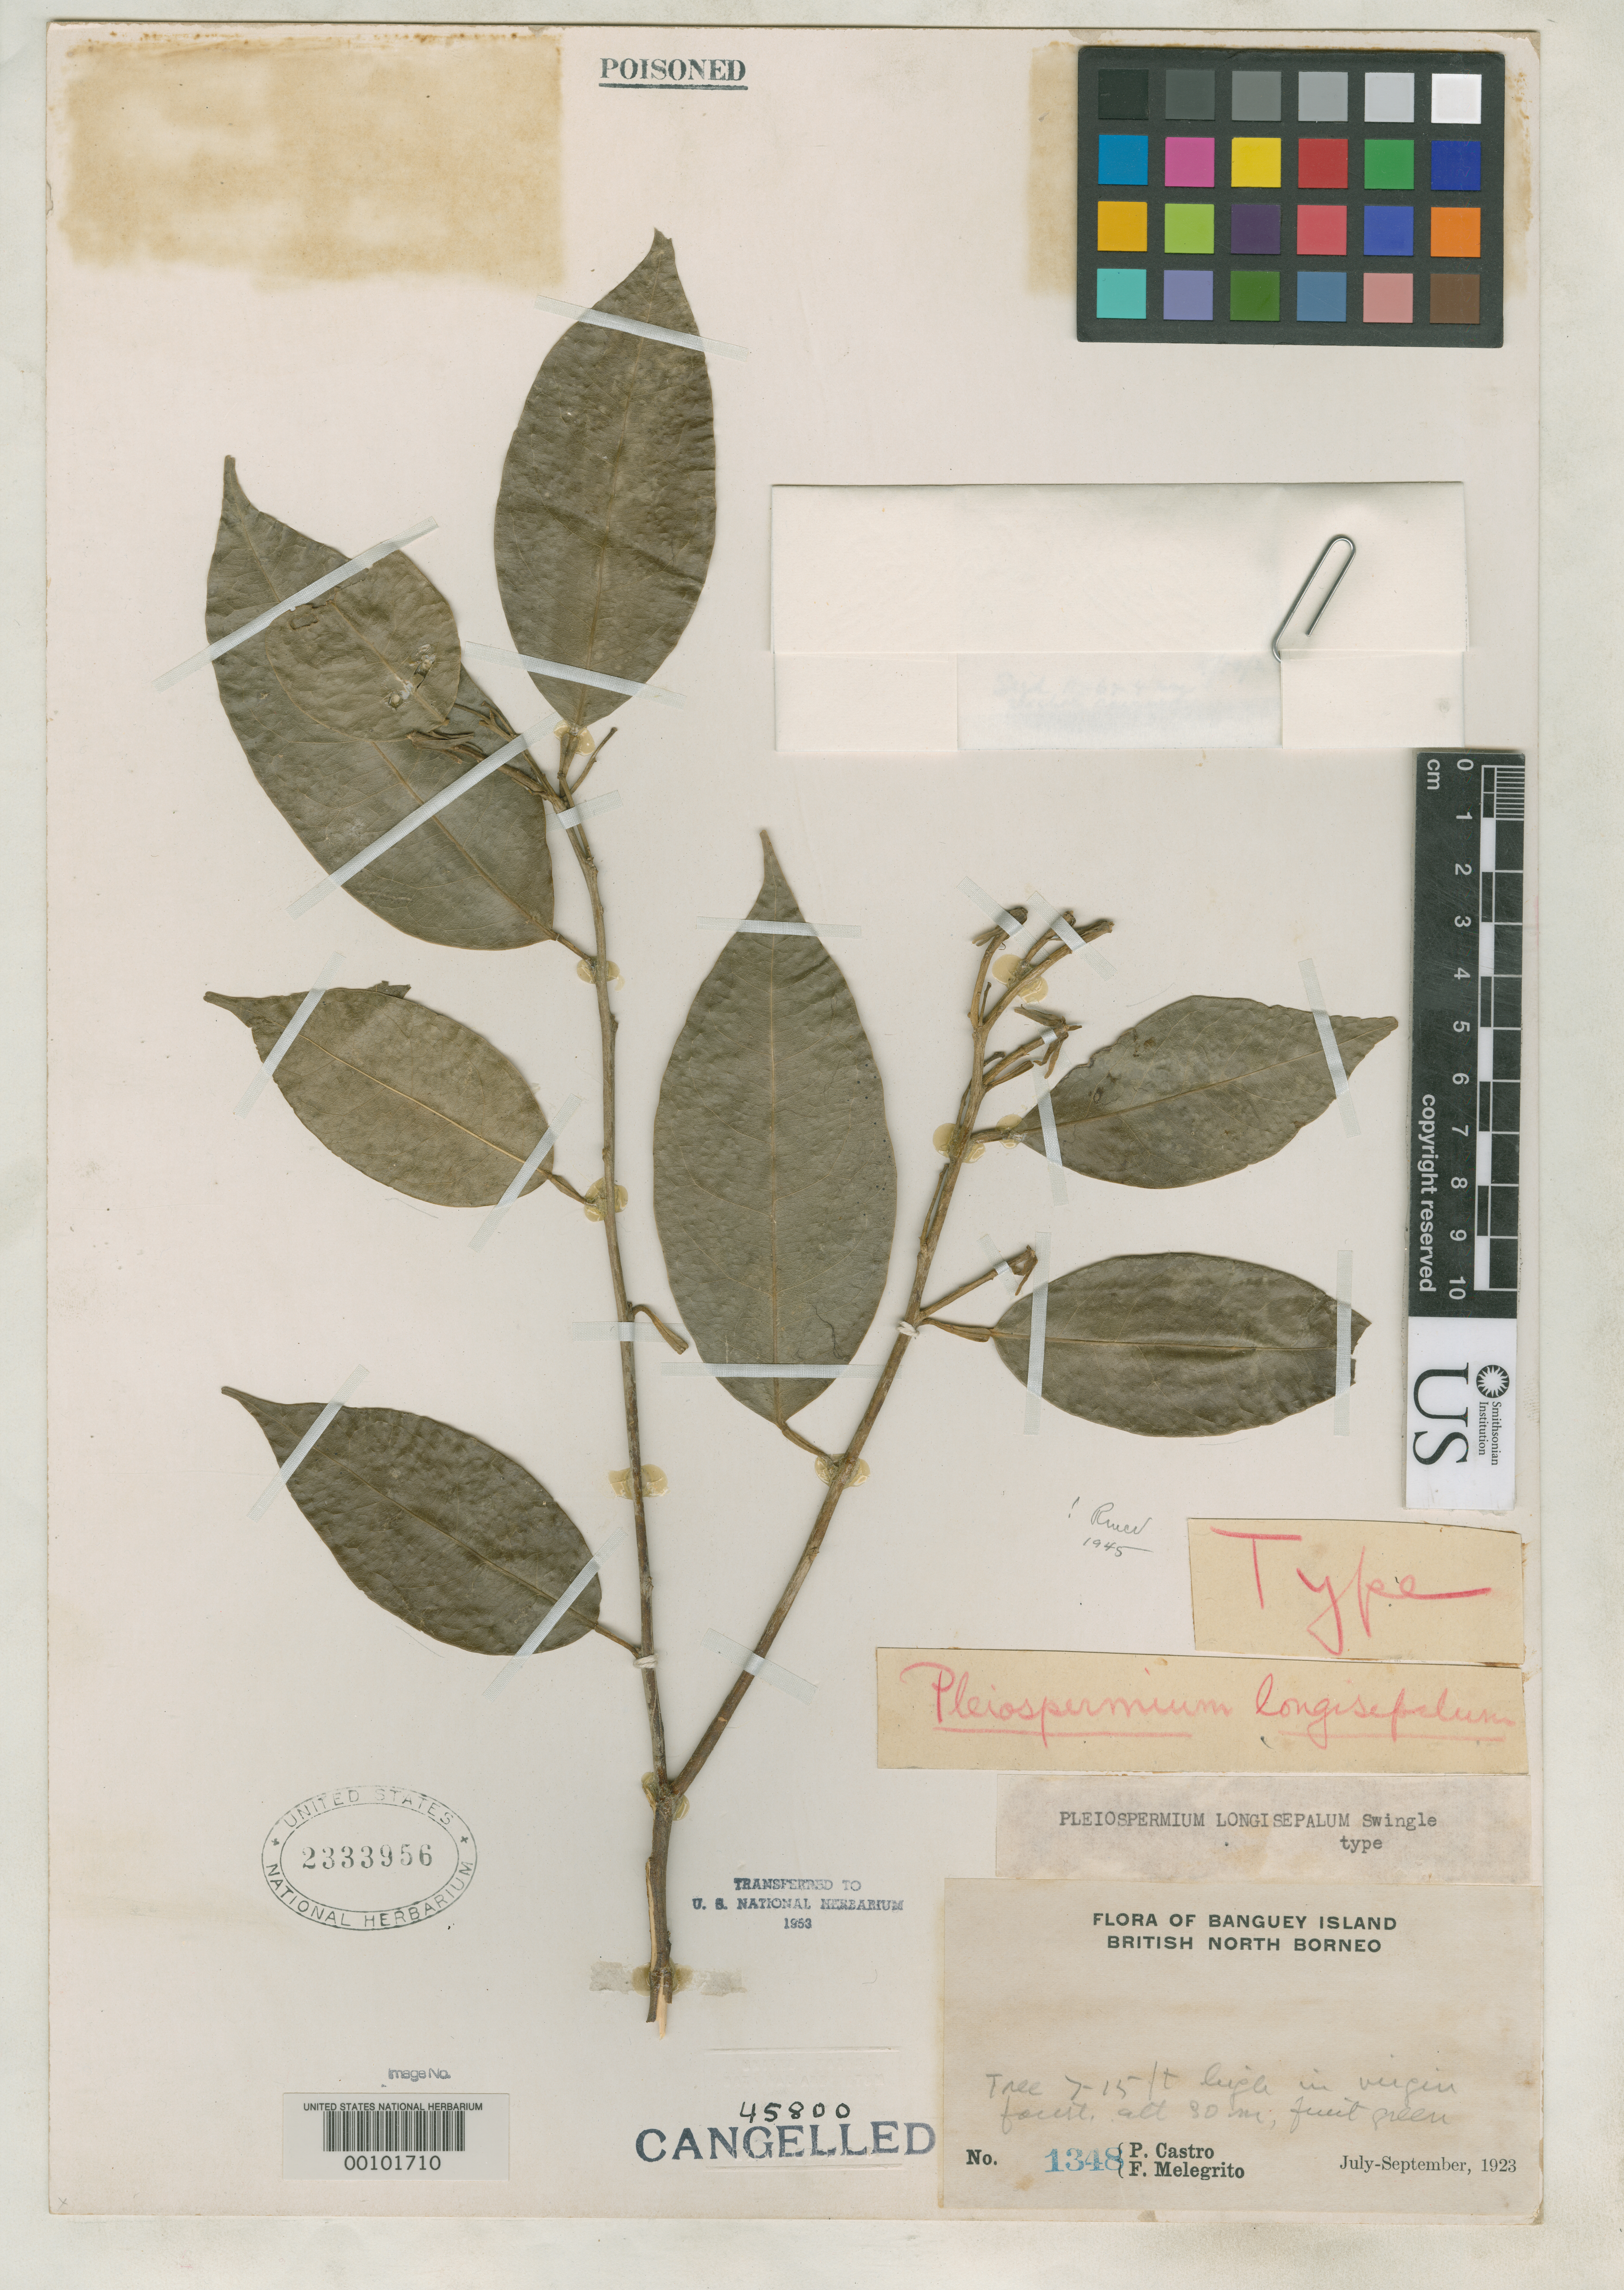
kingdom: Plantae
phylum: Tracheophyta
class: Magnoliopsida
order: Sapindales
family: Rutaceae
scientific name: Pleiospermum longisepalum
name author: Swingle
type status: Holotype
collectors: P. Castro & F. Melegrito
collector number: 1348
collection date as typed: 1923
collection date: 1923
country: Malaysia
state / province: Sabah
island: Banguey Island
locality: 11 km. off extreme NE Point of Borneo.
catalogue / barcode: US 2333956